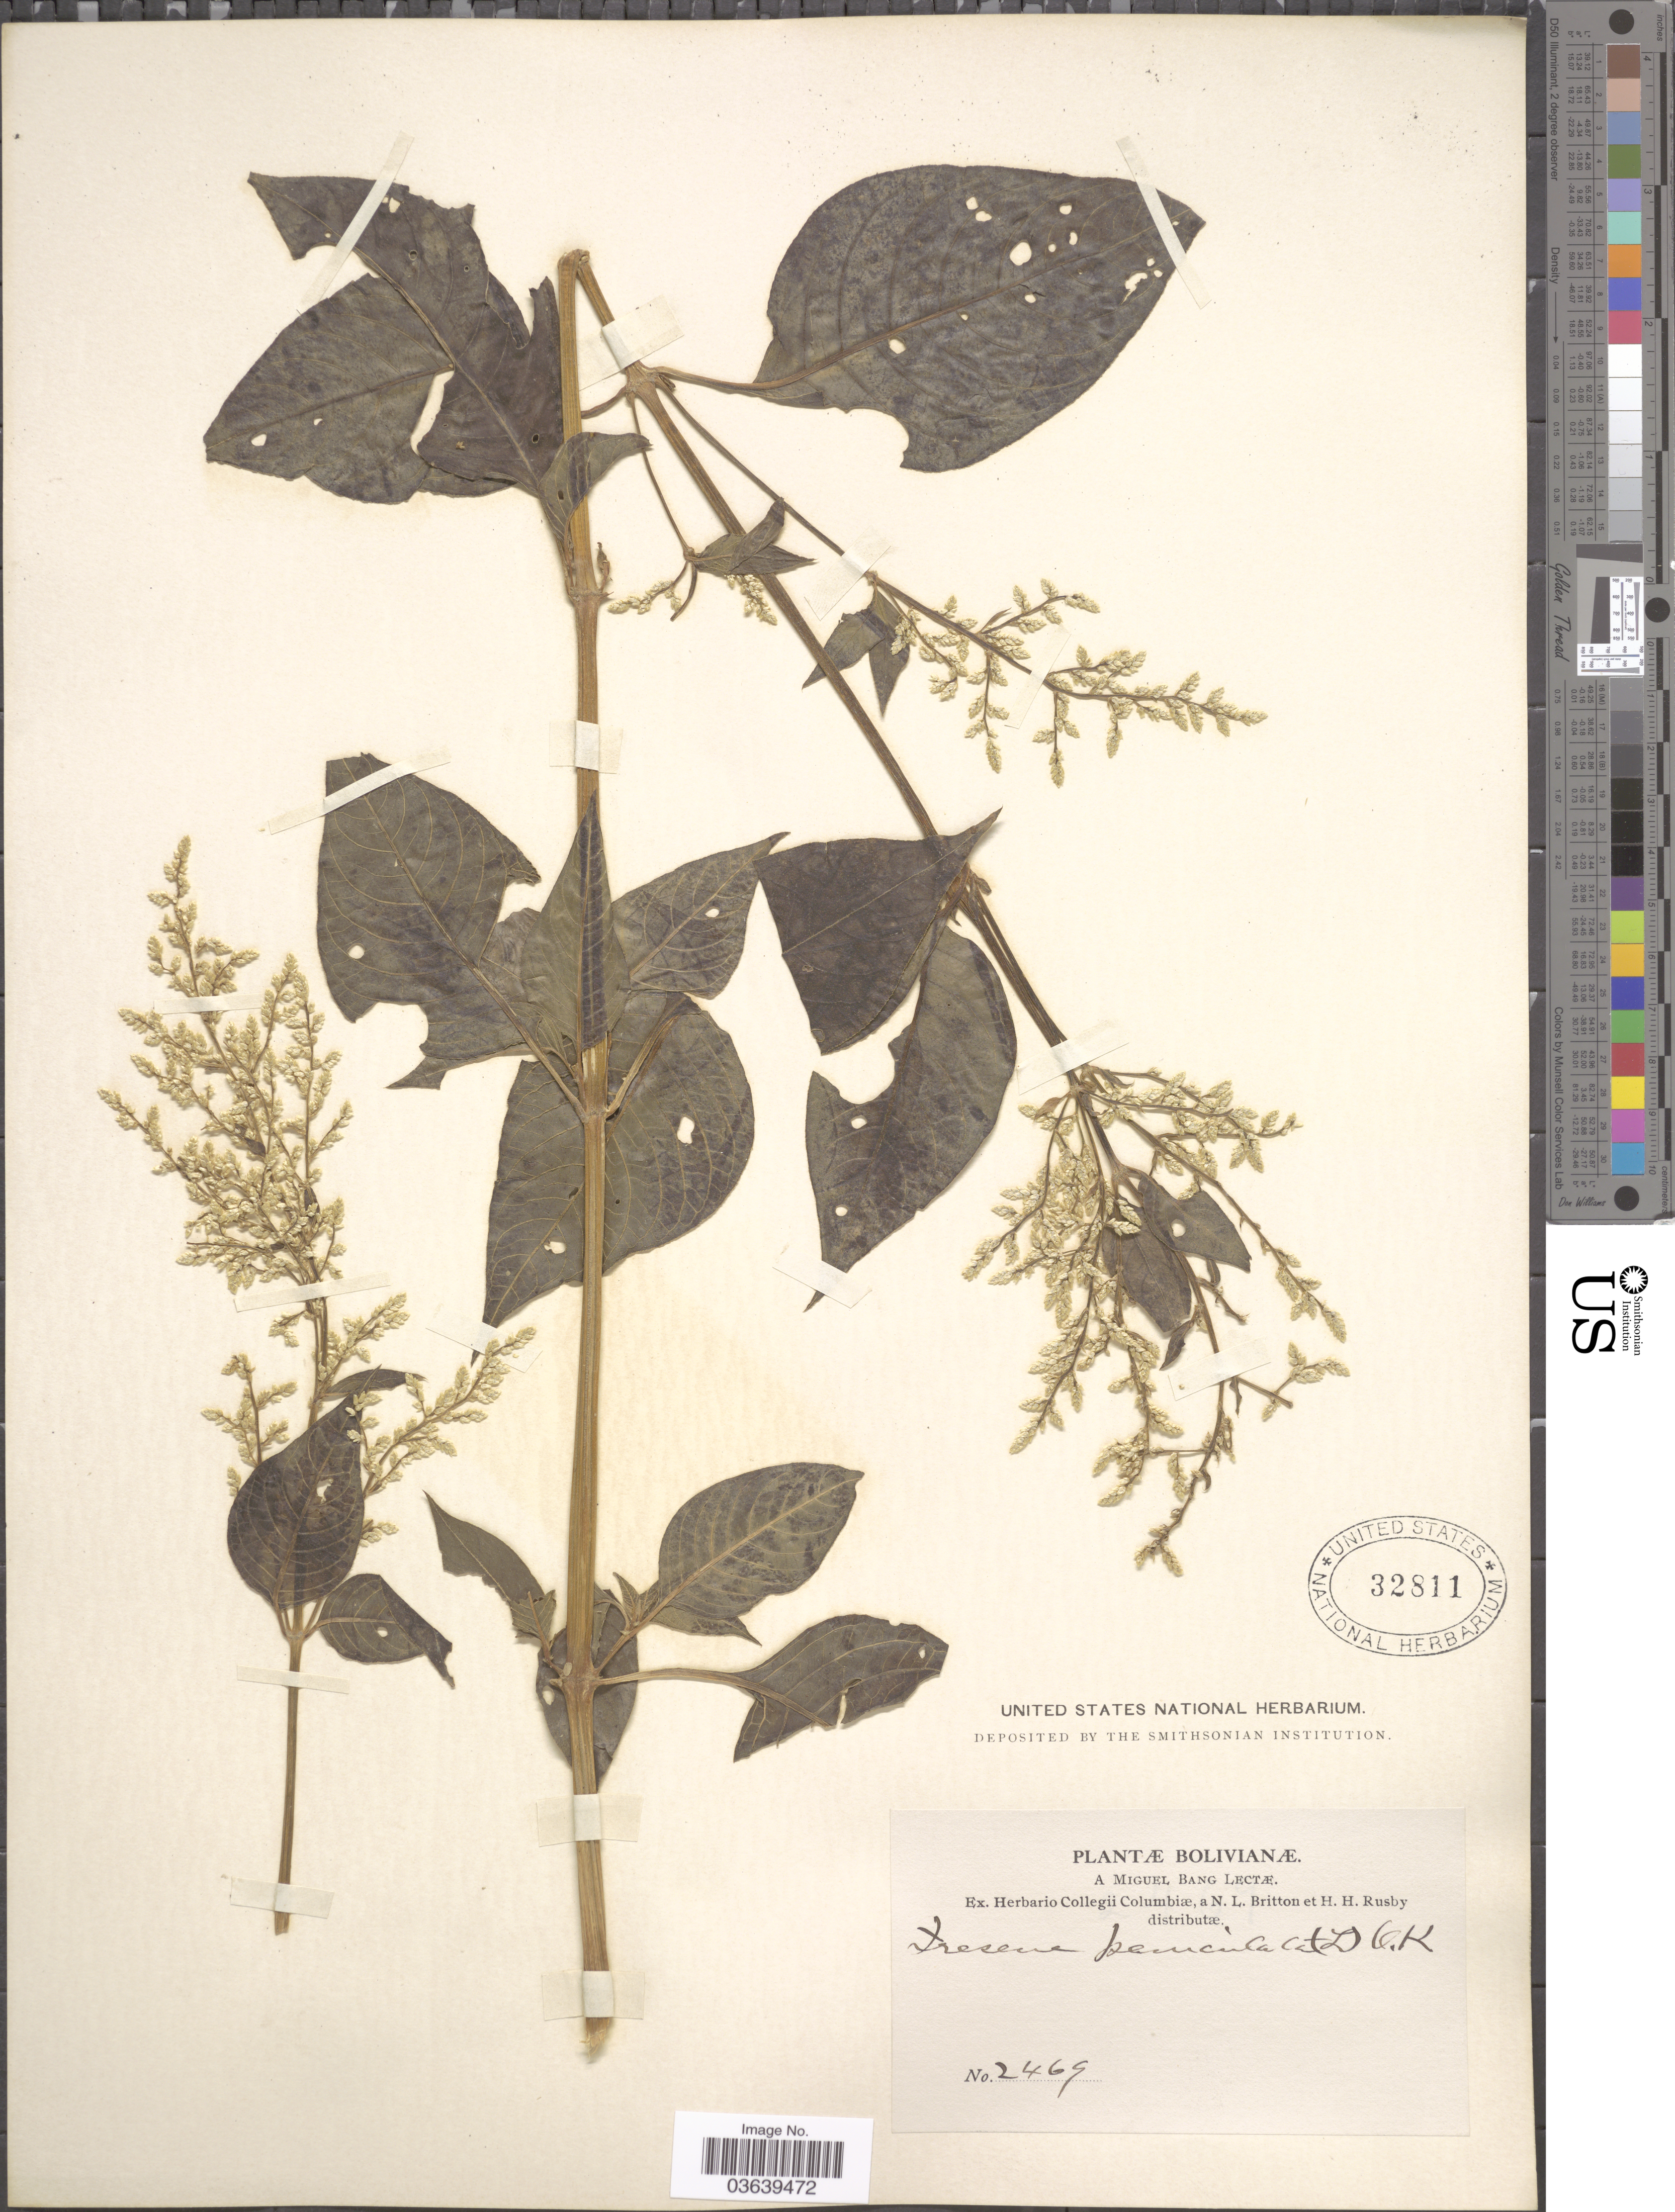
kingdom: Plantae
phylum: Tracheophyta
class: Magnoliopsida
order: Caryophyllales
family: Amaranthaceae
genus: Iresine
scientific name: Iresine celosia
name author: L.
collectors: M. Bang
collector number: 2469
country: Bolivia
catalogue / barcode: US 32811